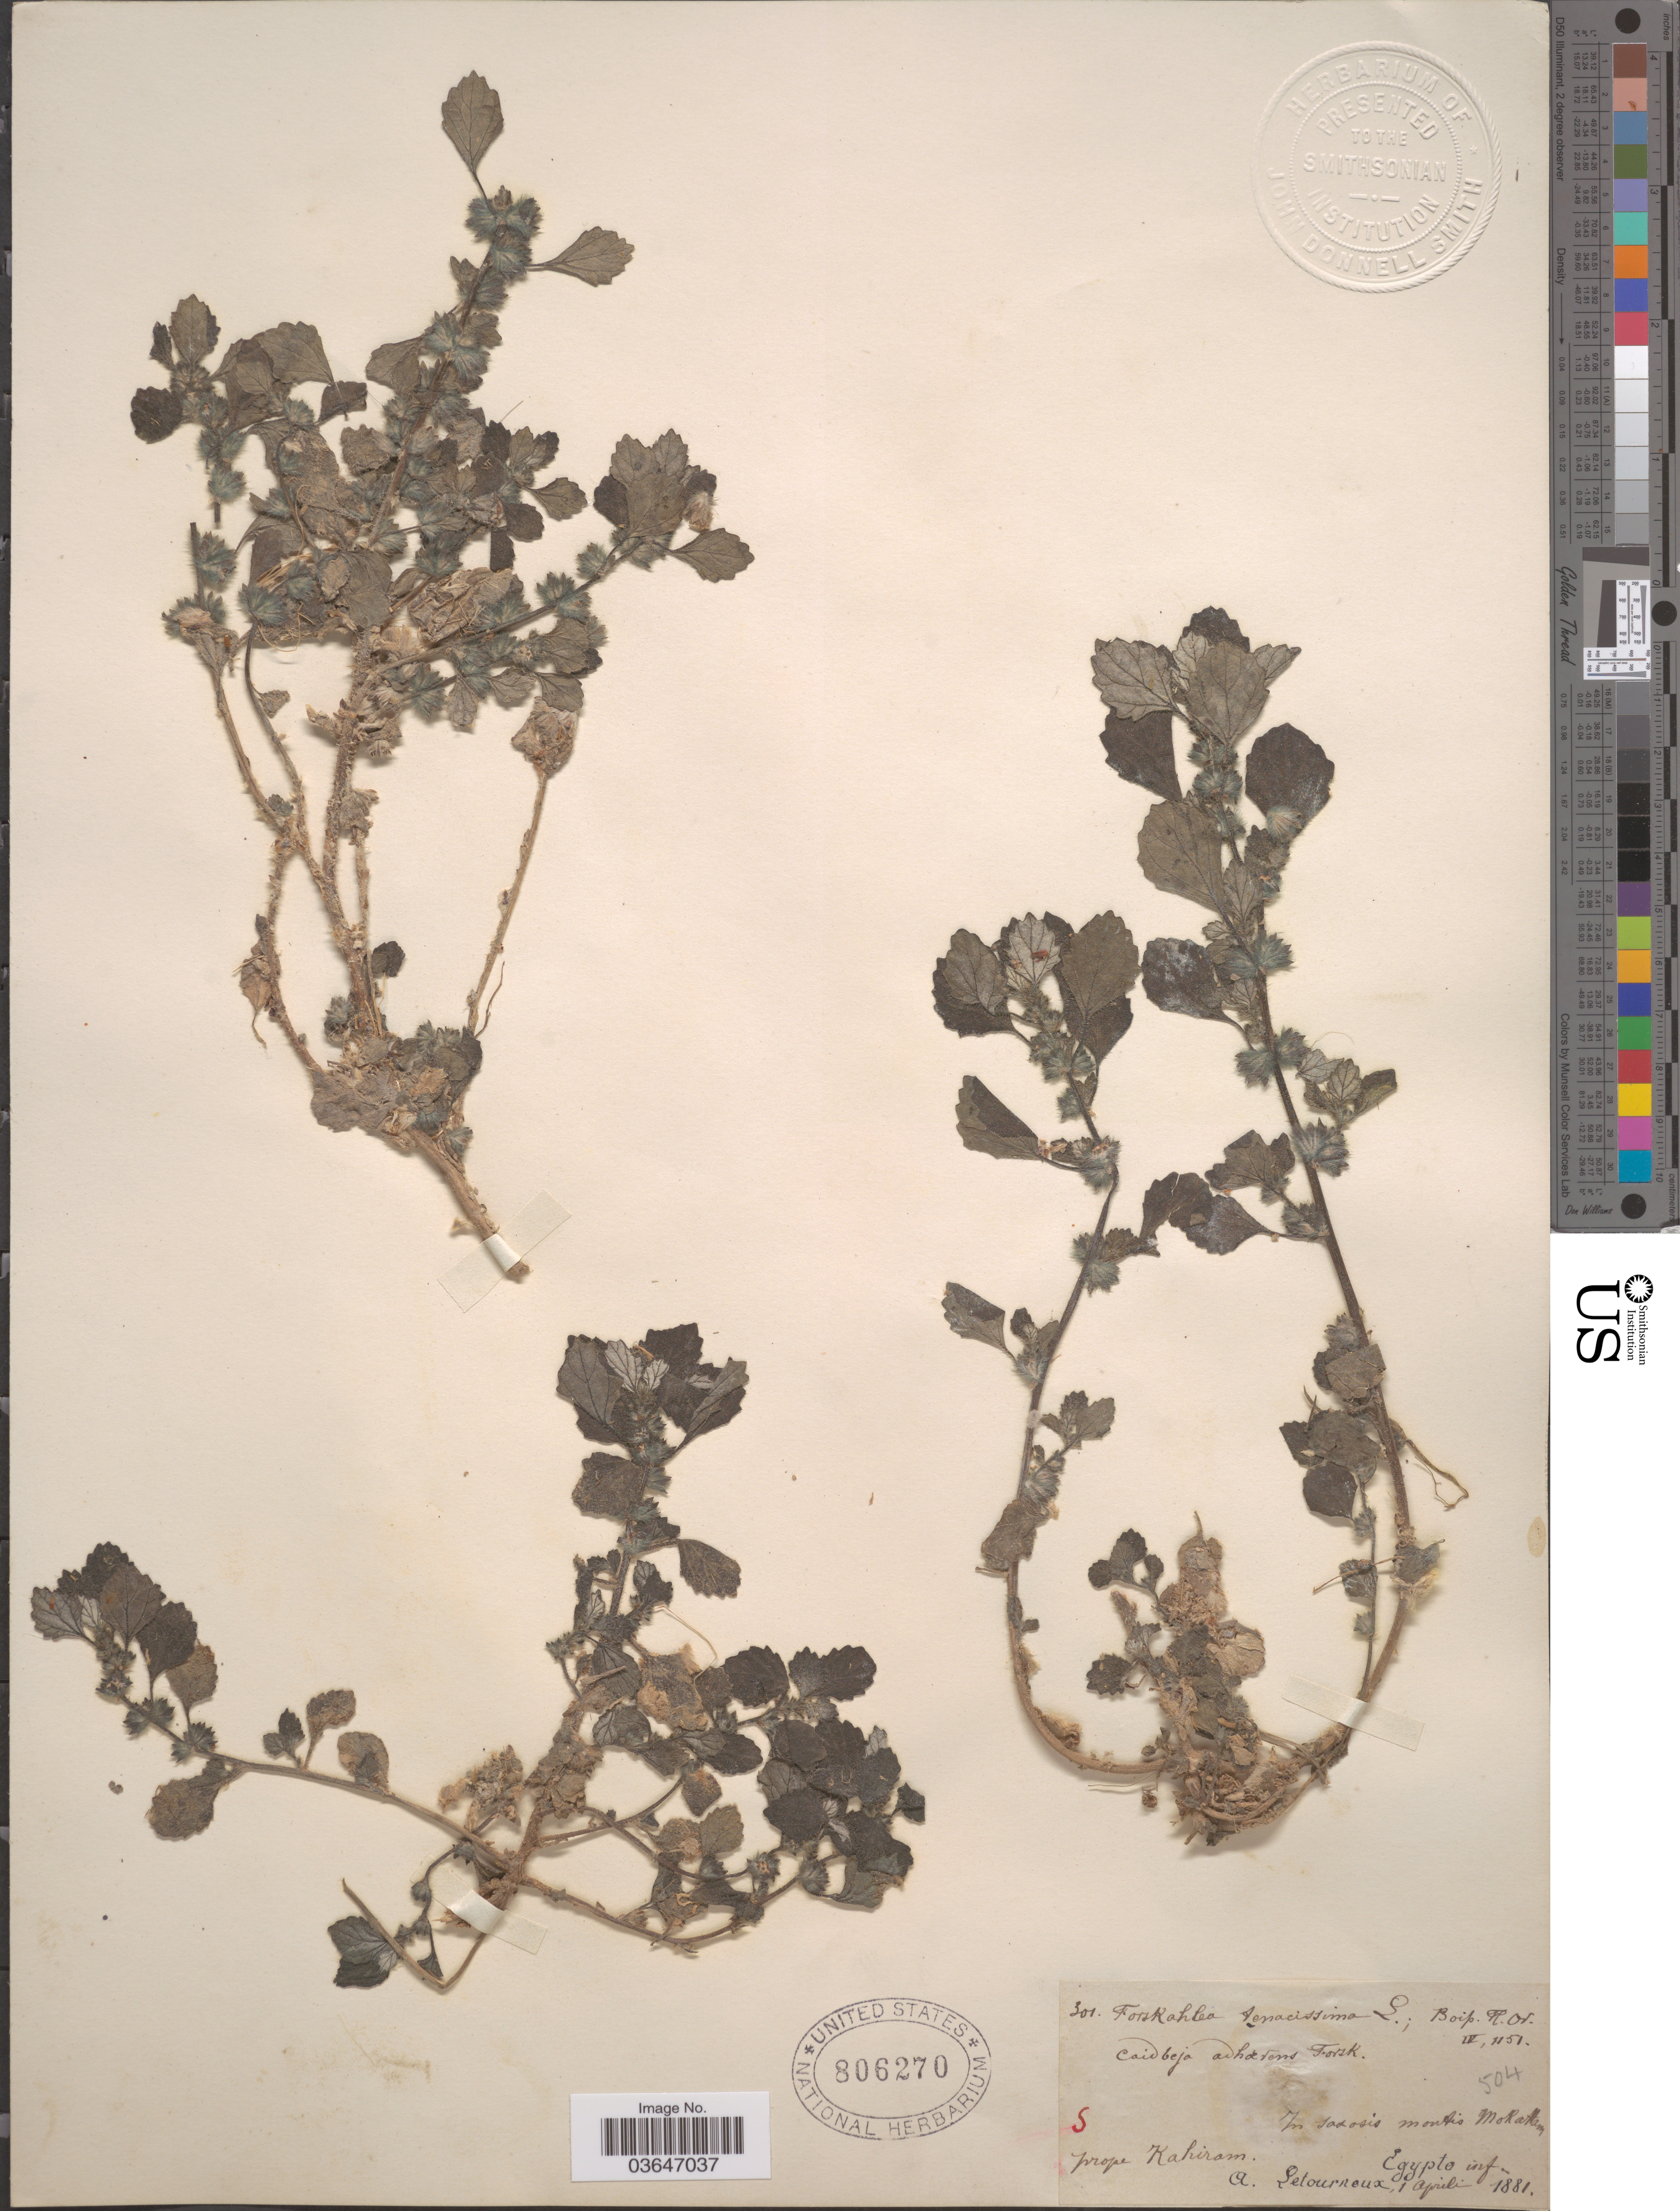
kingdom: Plantae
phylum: Tracheophyta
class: Magnoliopsida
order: Rosales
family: Urticaceae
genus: Forsskaolea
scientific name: Forsskaolea griersonii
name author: A.G. Mill. & J.A. Nyberg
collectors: A. Letourneux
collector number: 301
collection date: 1881-04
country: Egypt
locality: In saxosis montis Mokattam prope Kahiram. Egypte inf.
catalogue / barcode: US 806270